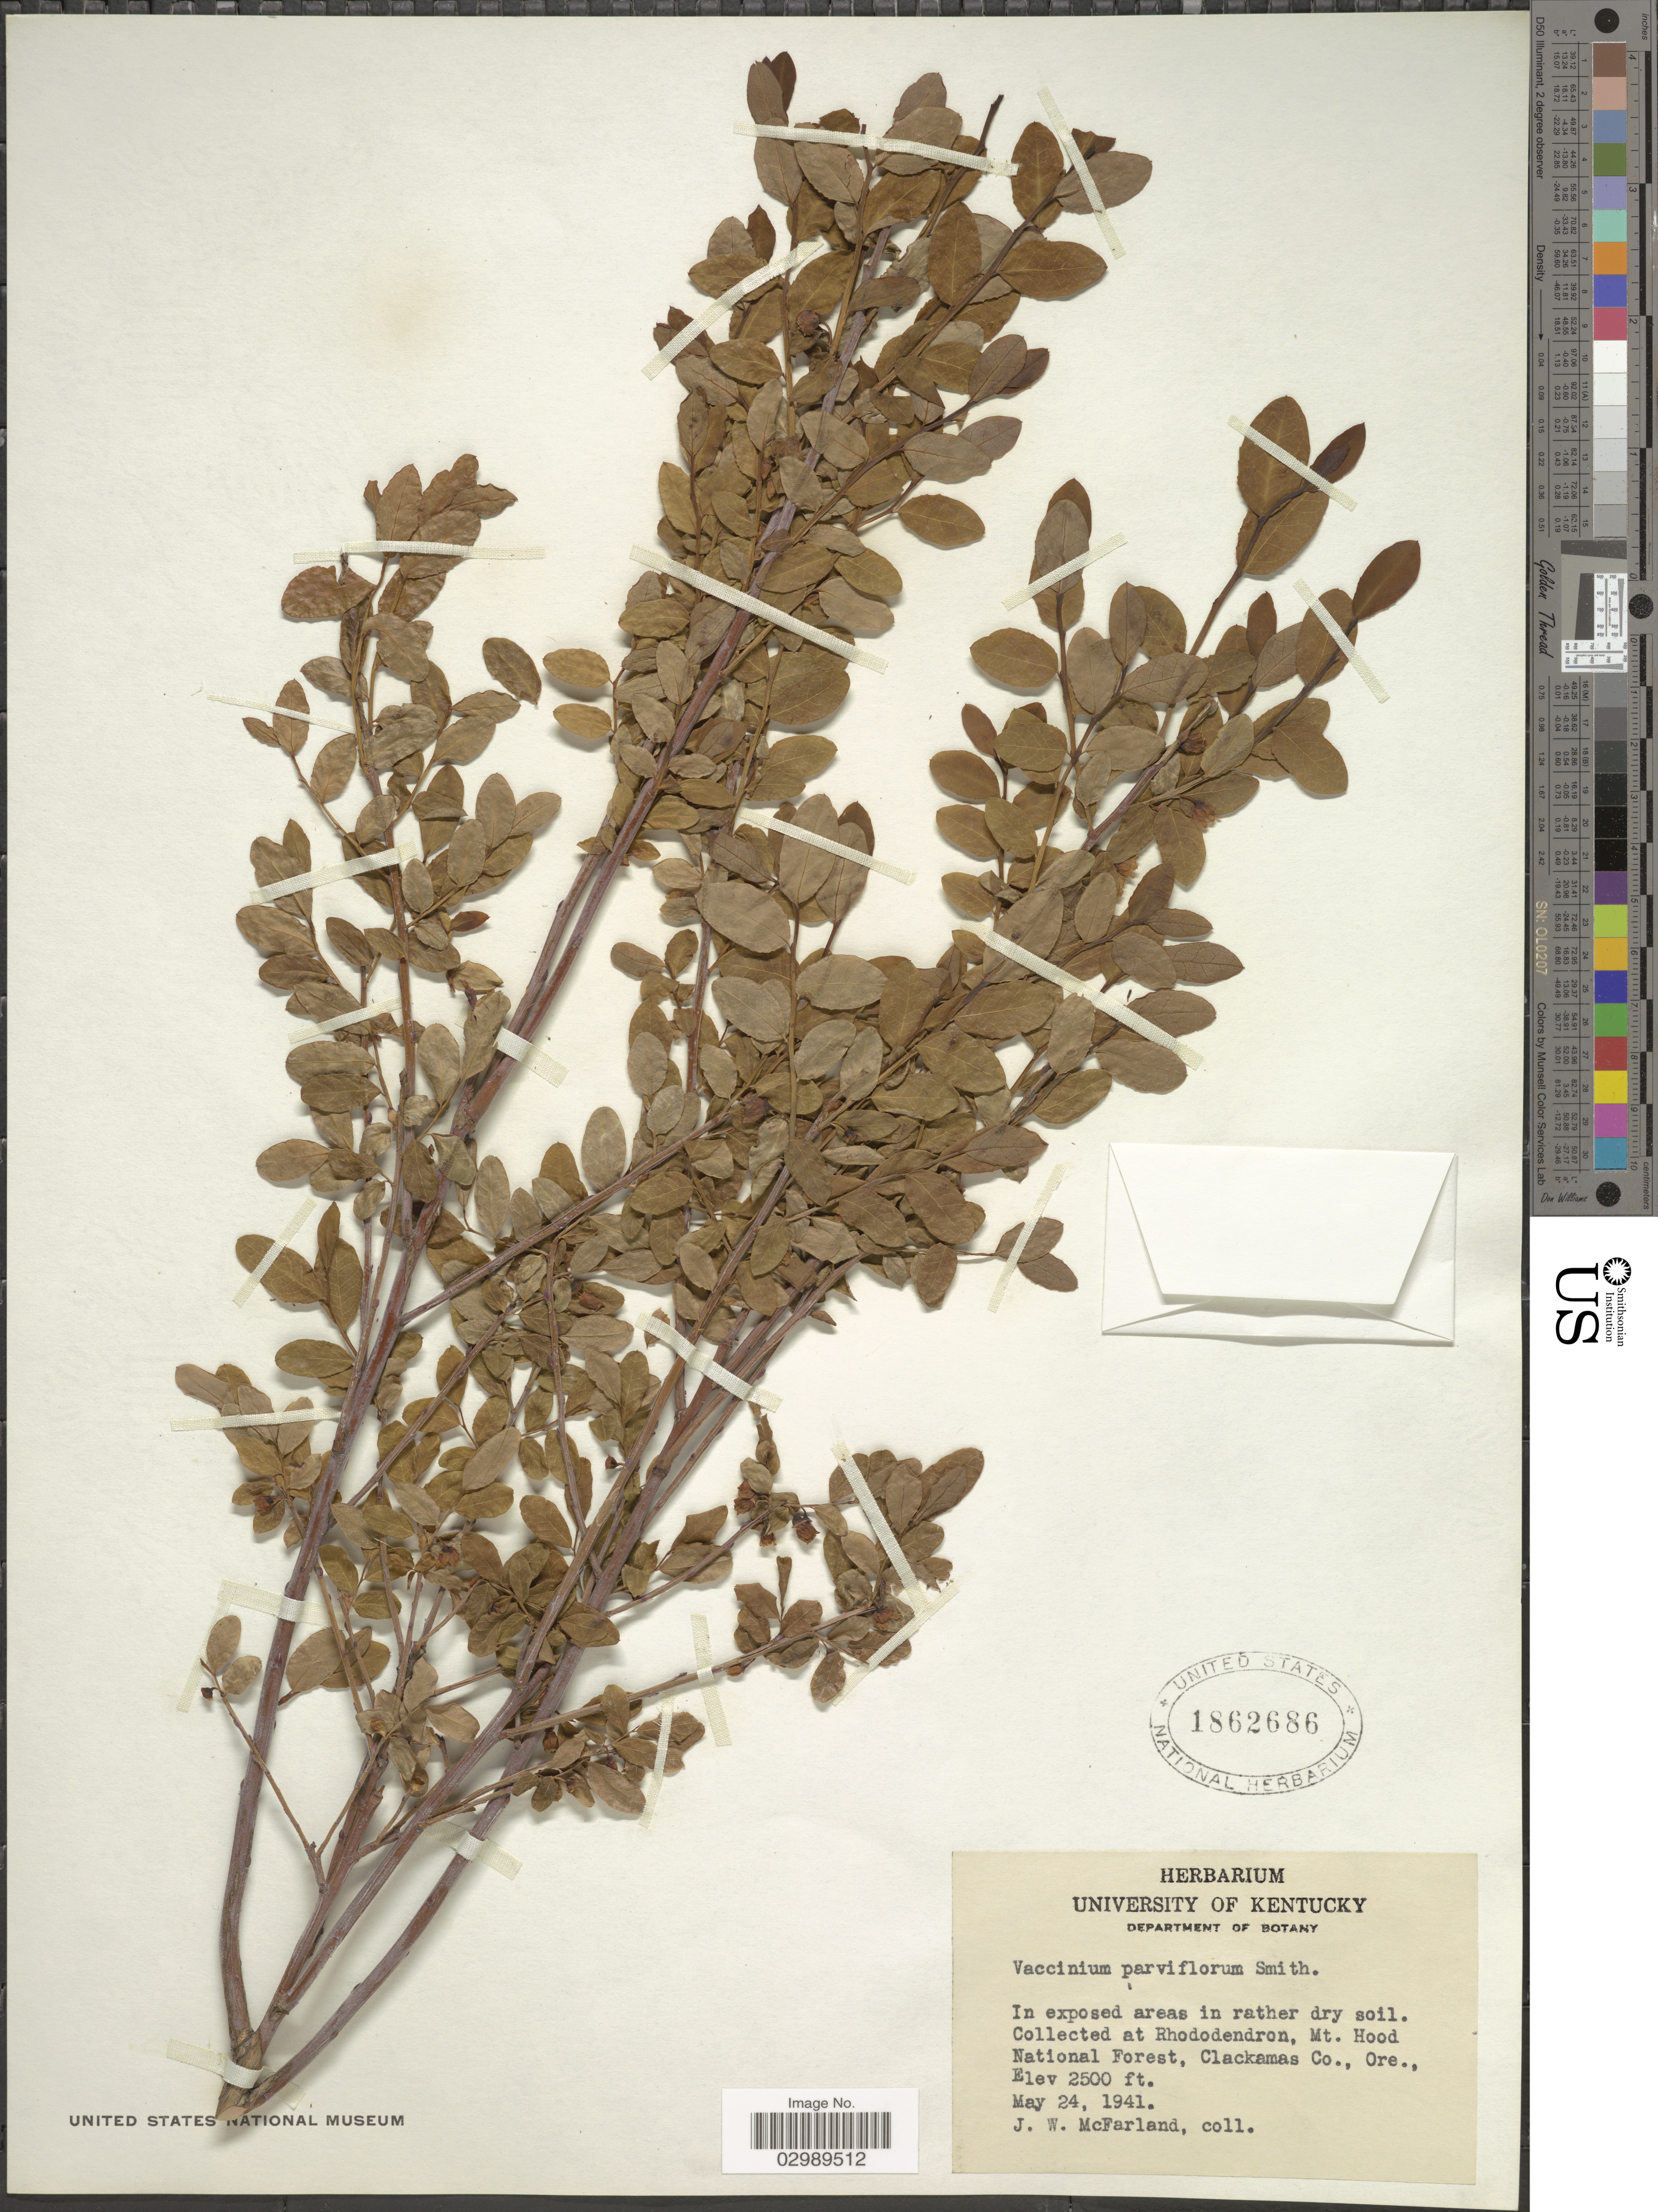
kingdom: Plantae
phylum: Tracheophyta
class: Magnoliopsida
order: Ericales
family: Ericaceae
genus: Vaccinium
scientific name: Vaccinium parvifolium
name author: Small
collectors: J. Mcfarland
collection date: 1941-05-24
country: United States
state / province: Oregon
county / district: Clackamas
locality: Rhododendron, Mt. Hood National Forest, Clackamas Co.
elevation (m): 762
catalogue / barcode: US 1862686